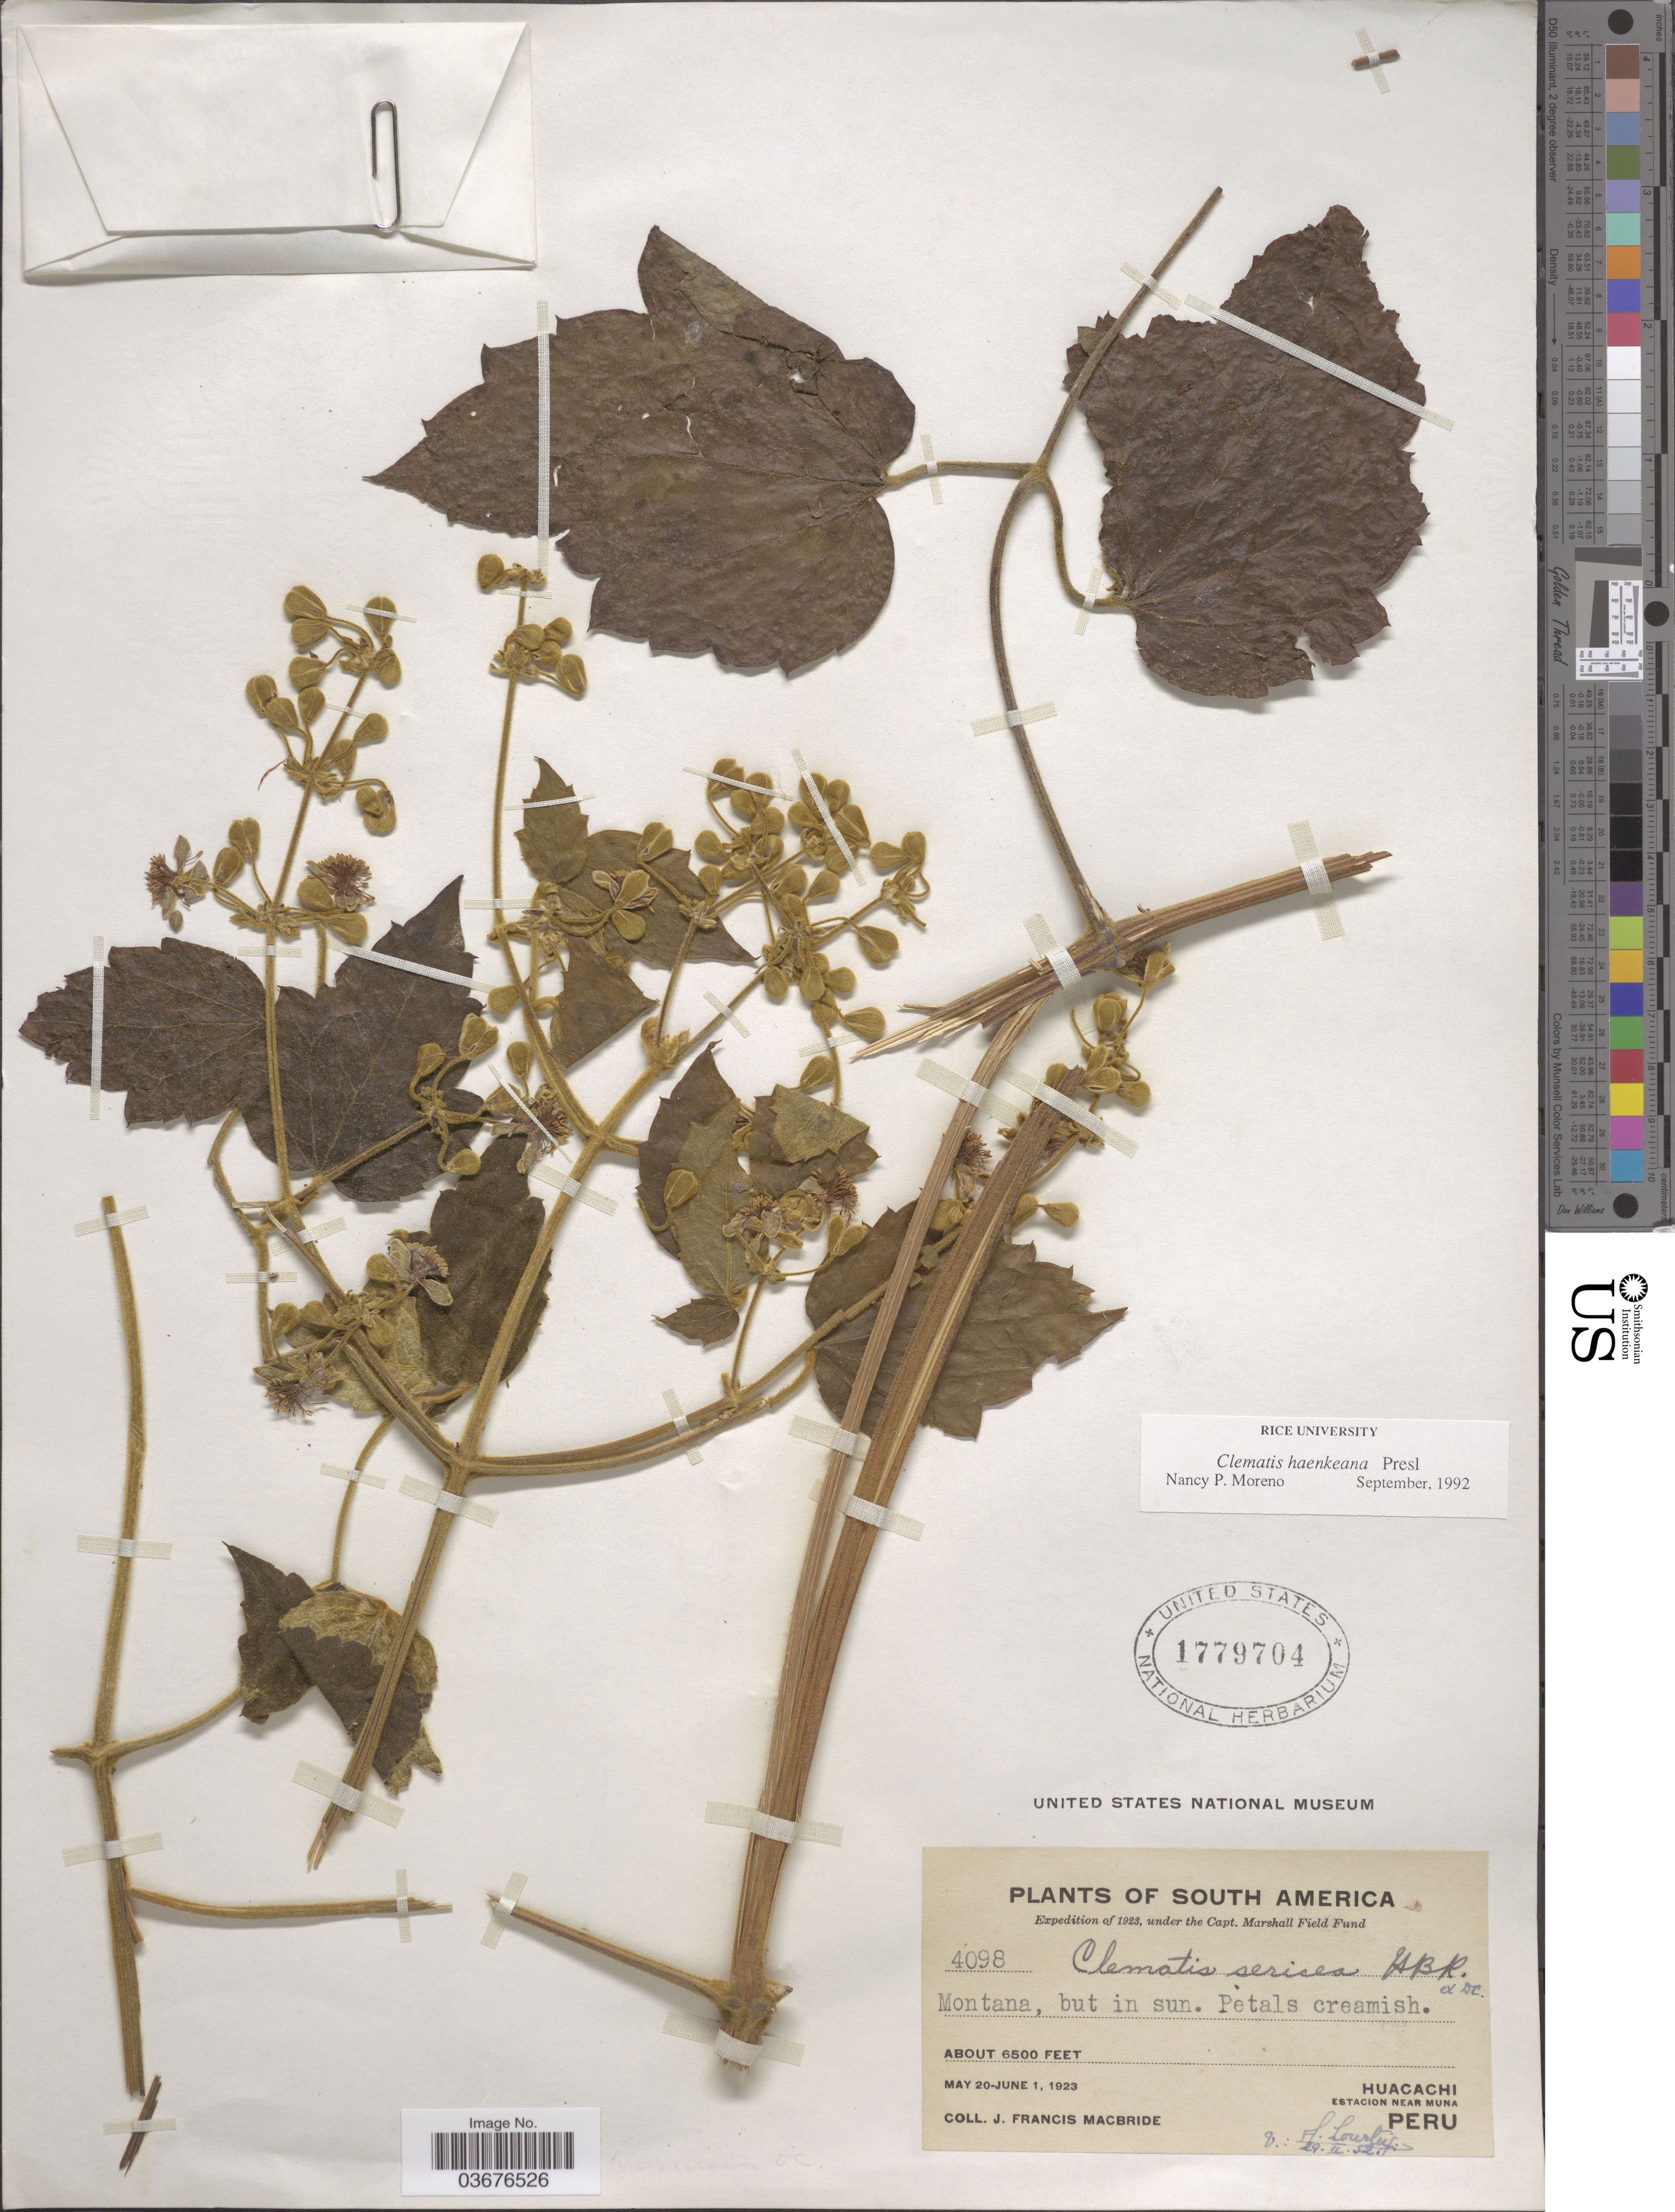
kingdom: Plantae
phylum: Tracheophyta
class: Magnoliopsida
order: Ranunculales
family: Ranunculaceae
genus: Clematis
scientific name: Clematis haenkeana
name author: C. Presl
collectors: J. F. Macbride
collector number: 4098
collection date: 1923-05-20/1923-06-01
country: Peru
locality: Huacachi. Estacion near Muna.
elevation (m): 1981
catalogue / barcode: US 1779704